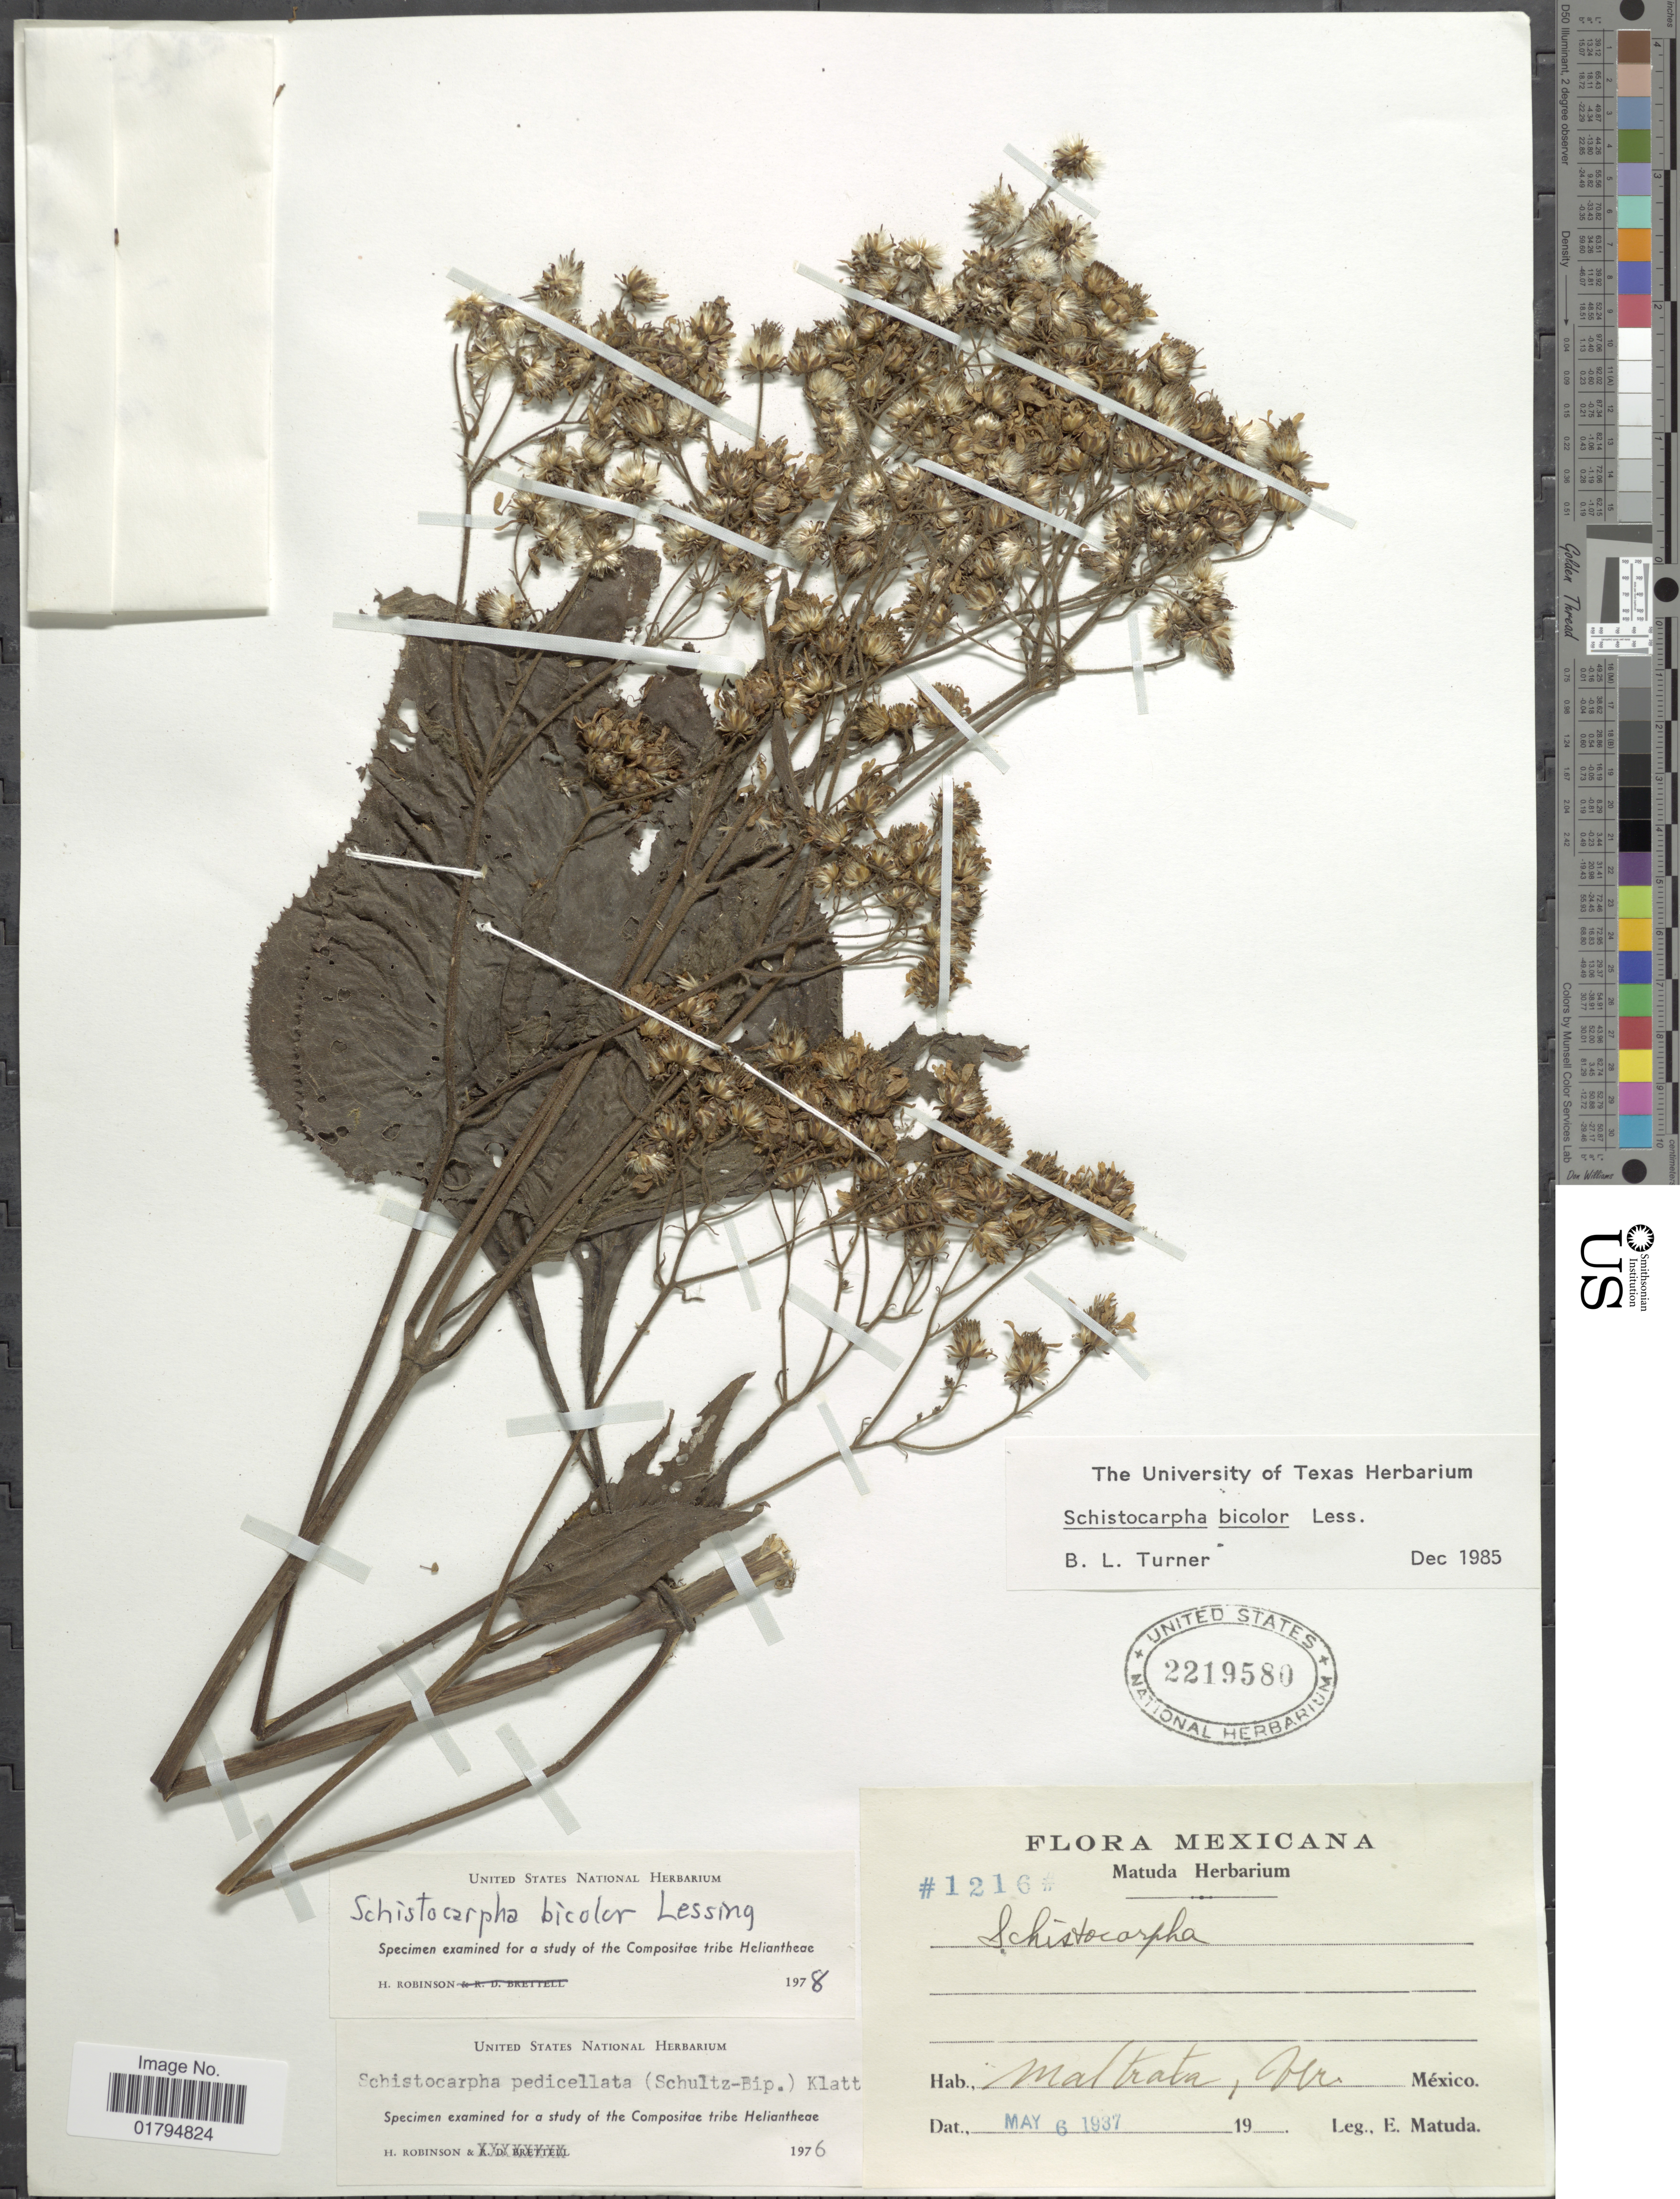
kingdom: Plantae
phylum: Tracheophyta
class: Magnoliopsida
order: Asterales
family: Asteraceae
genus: Schistocarpha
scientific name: Schistocarpha bicolor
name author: Less.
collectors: E. Matuda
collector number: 1216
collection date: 1937-05-06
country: Mexico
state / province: Veracruz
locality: Maltrata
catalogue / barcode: US 2219580